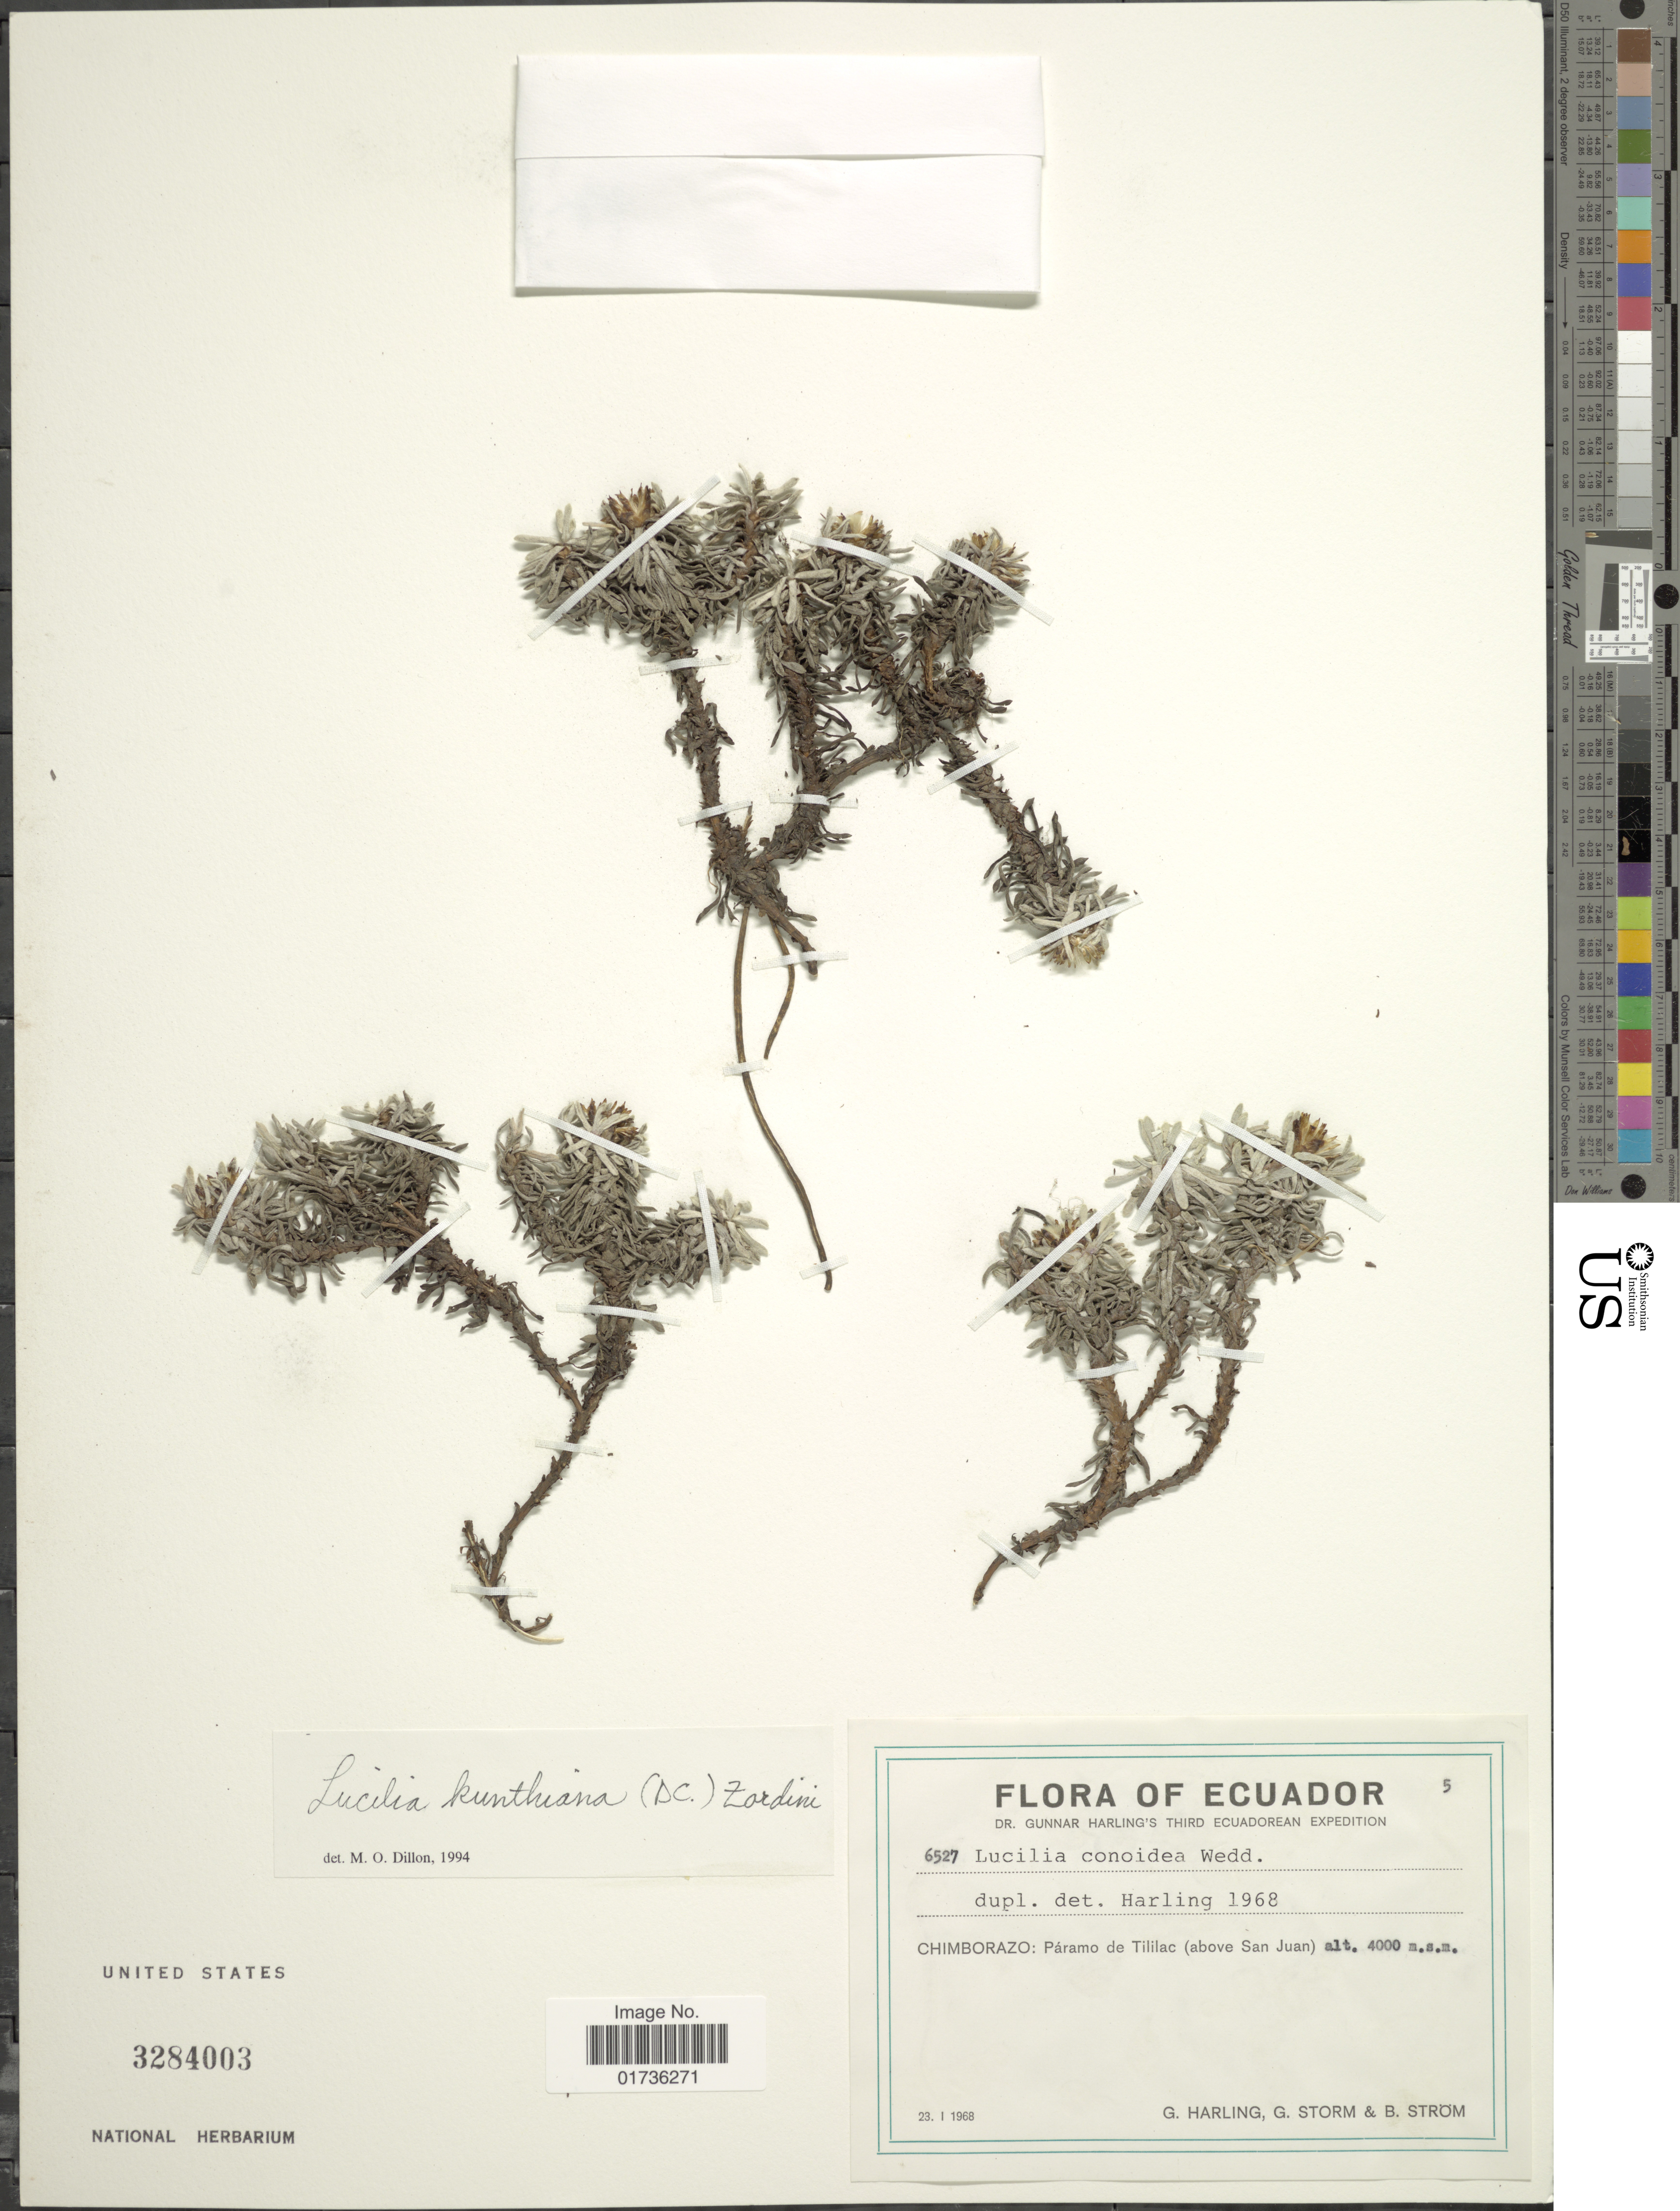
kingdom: Plantae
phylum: Tracheophyta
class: Magnoliopsida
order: Asterales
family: Asteraceae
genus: Lucilia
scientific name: Lucilia kunthiana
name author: (DC.) Zardini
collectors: G. Harling, G. Storm & B. Ström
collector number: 6527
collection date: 1968-01-23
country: Ecuador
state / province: Chimborazo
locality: Páramo de Tililac (above San Juan)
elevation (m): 4000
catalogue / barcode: US 3284003